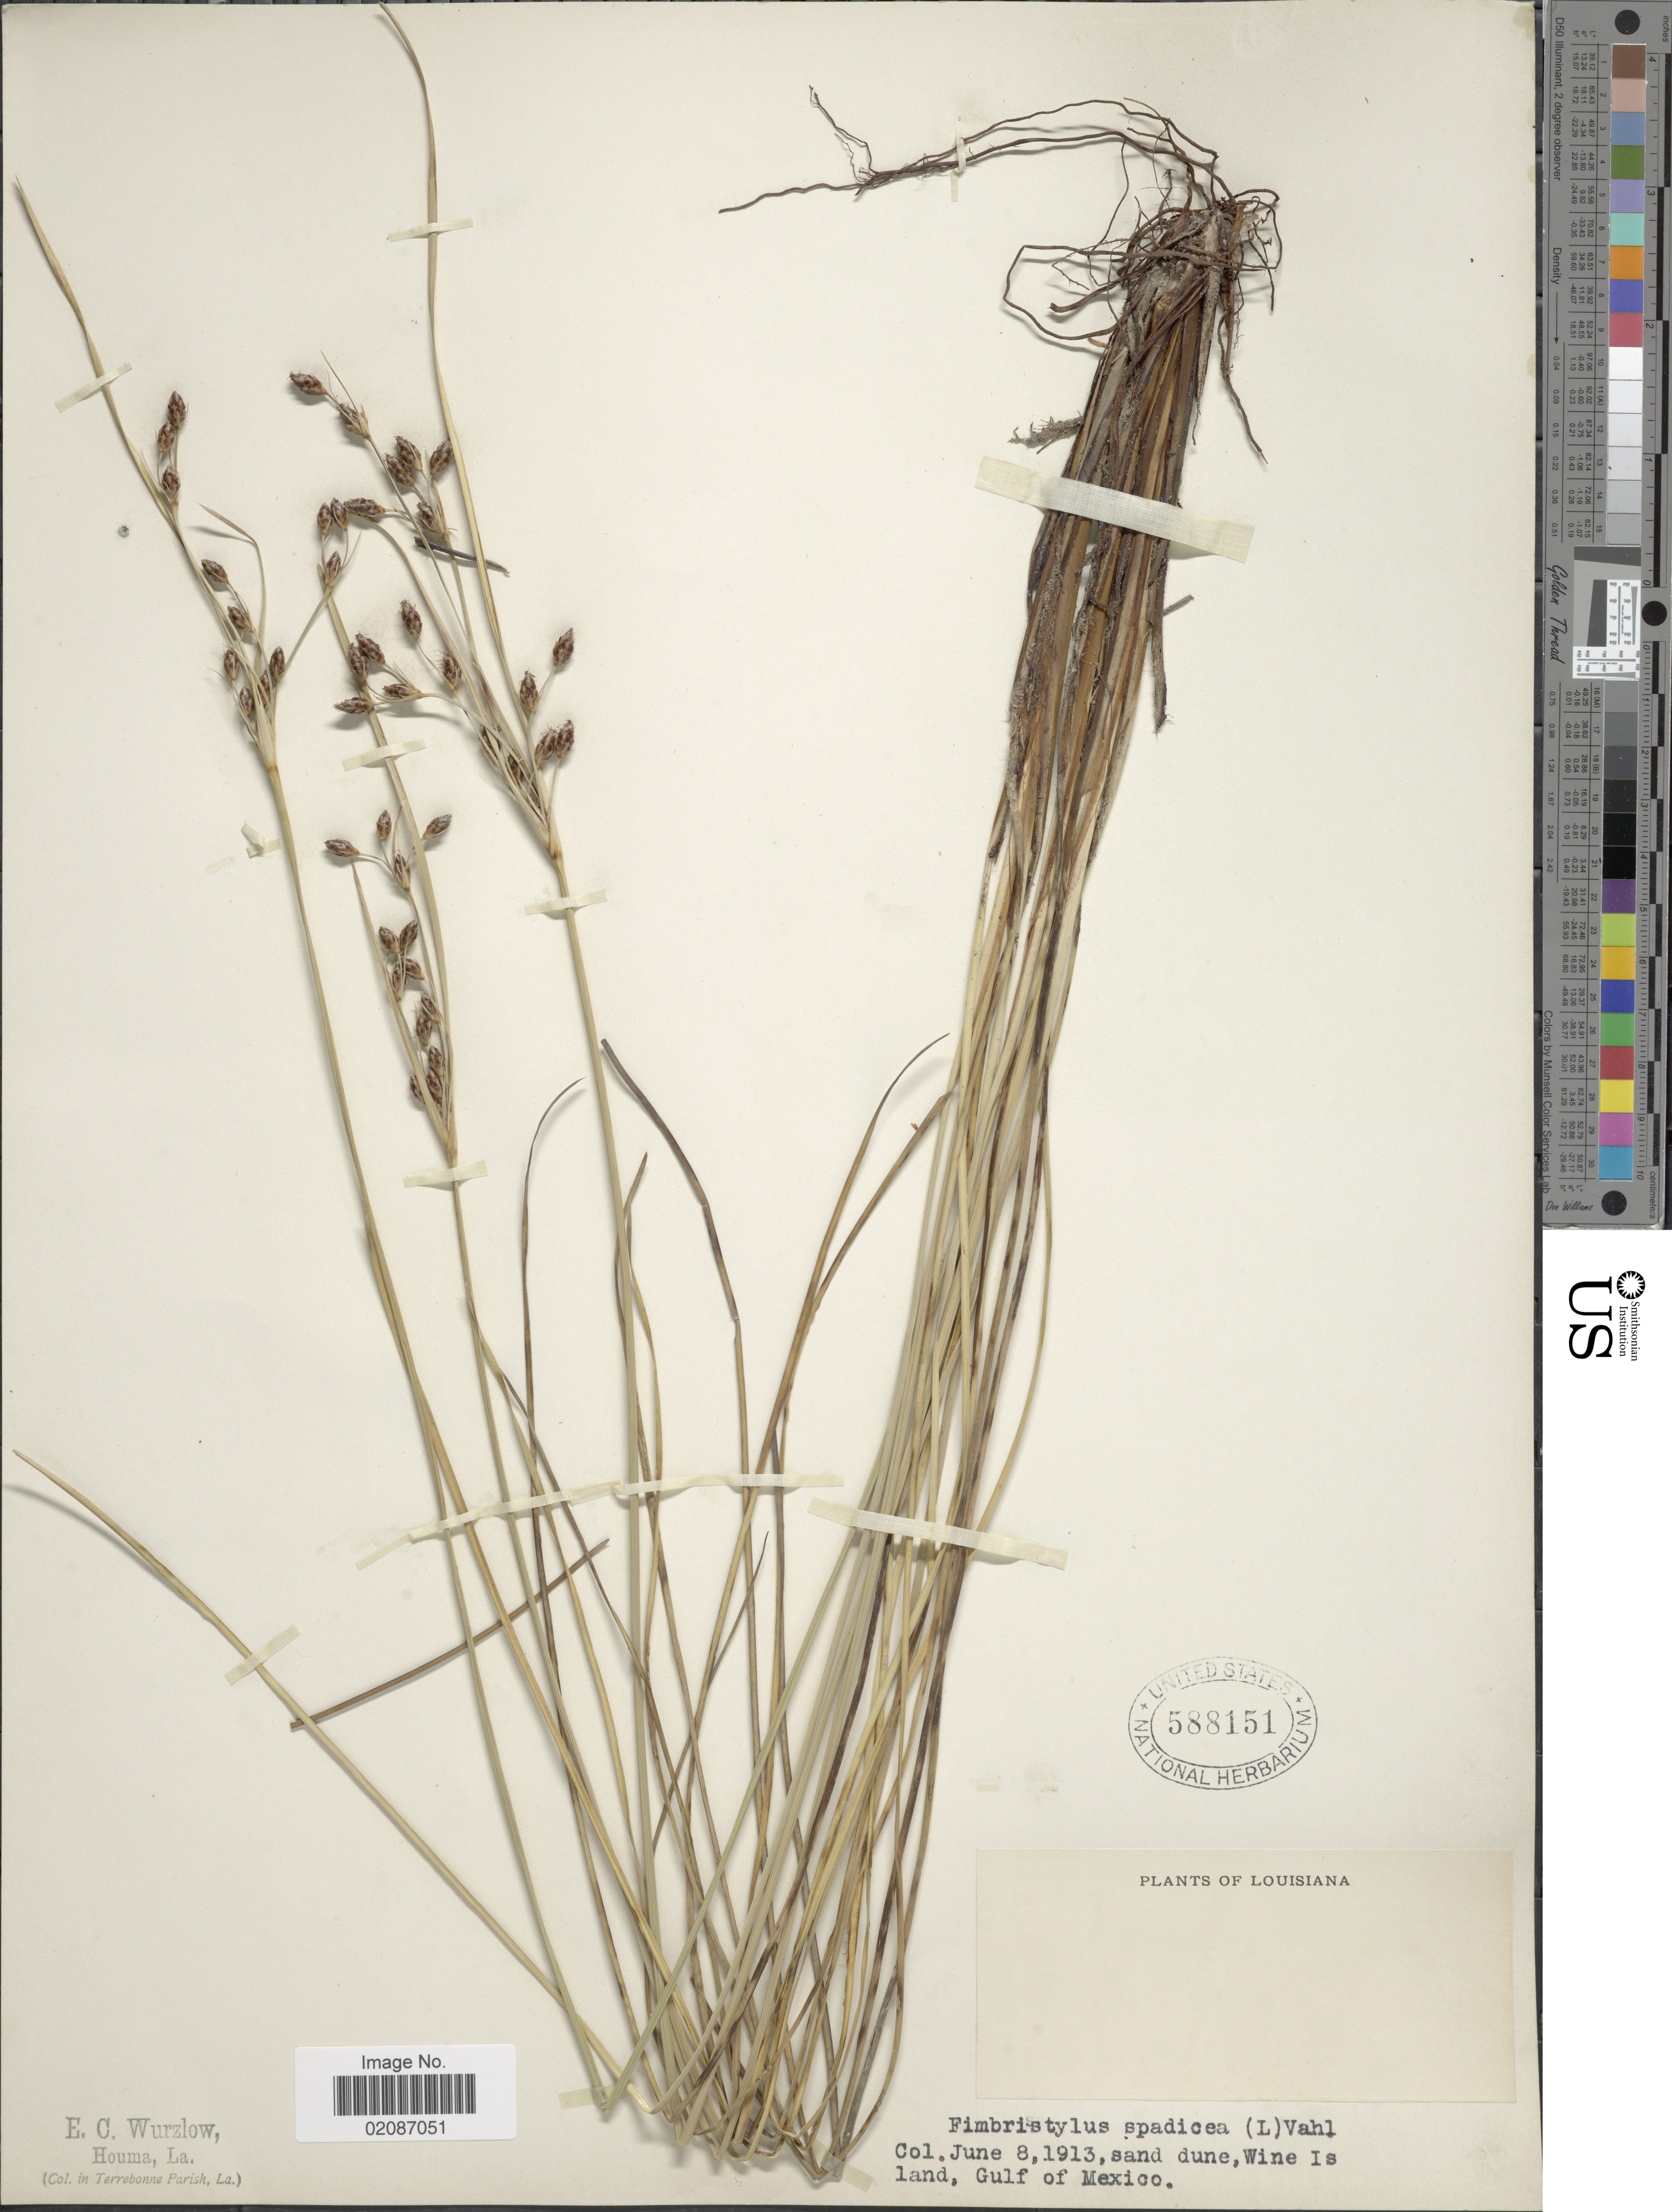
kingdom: Plantae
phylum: Tracheophyta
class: Liliopsida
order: Poales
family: Cyperaceae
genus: Fimbristylis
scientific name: Fimbristylis spadicea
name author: (L.) Vahl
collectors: E. Wurzlow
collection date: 1913-06-08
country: United States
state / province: Louisiana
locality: Wine Island, Gulf of Mexico, Terrebonne Parish, La.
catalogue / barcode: US 588151